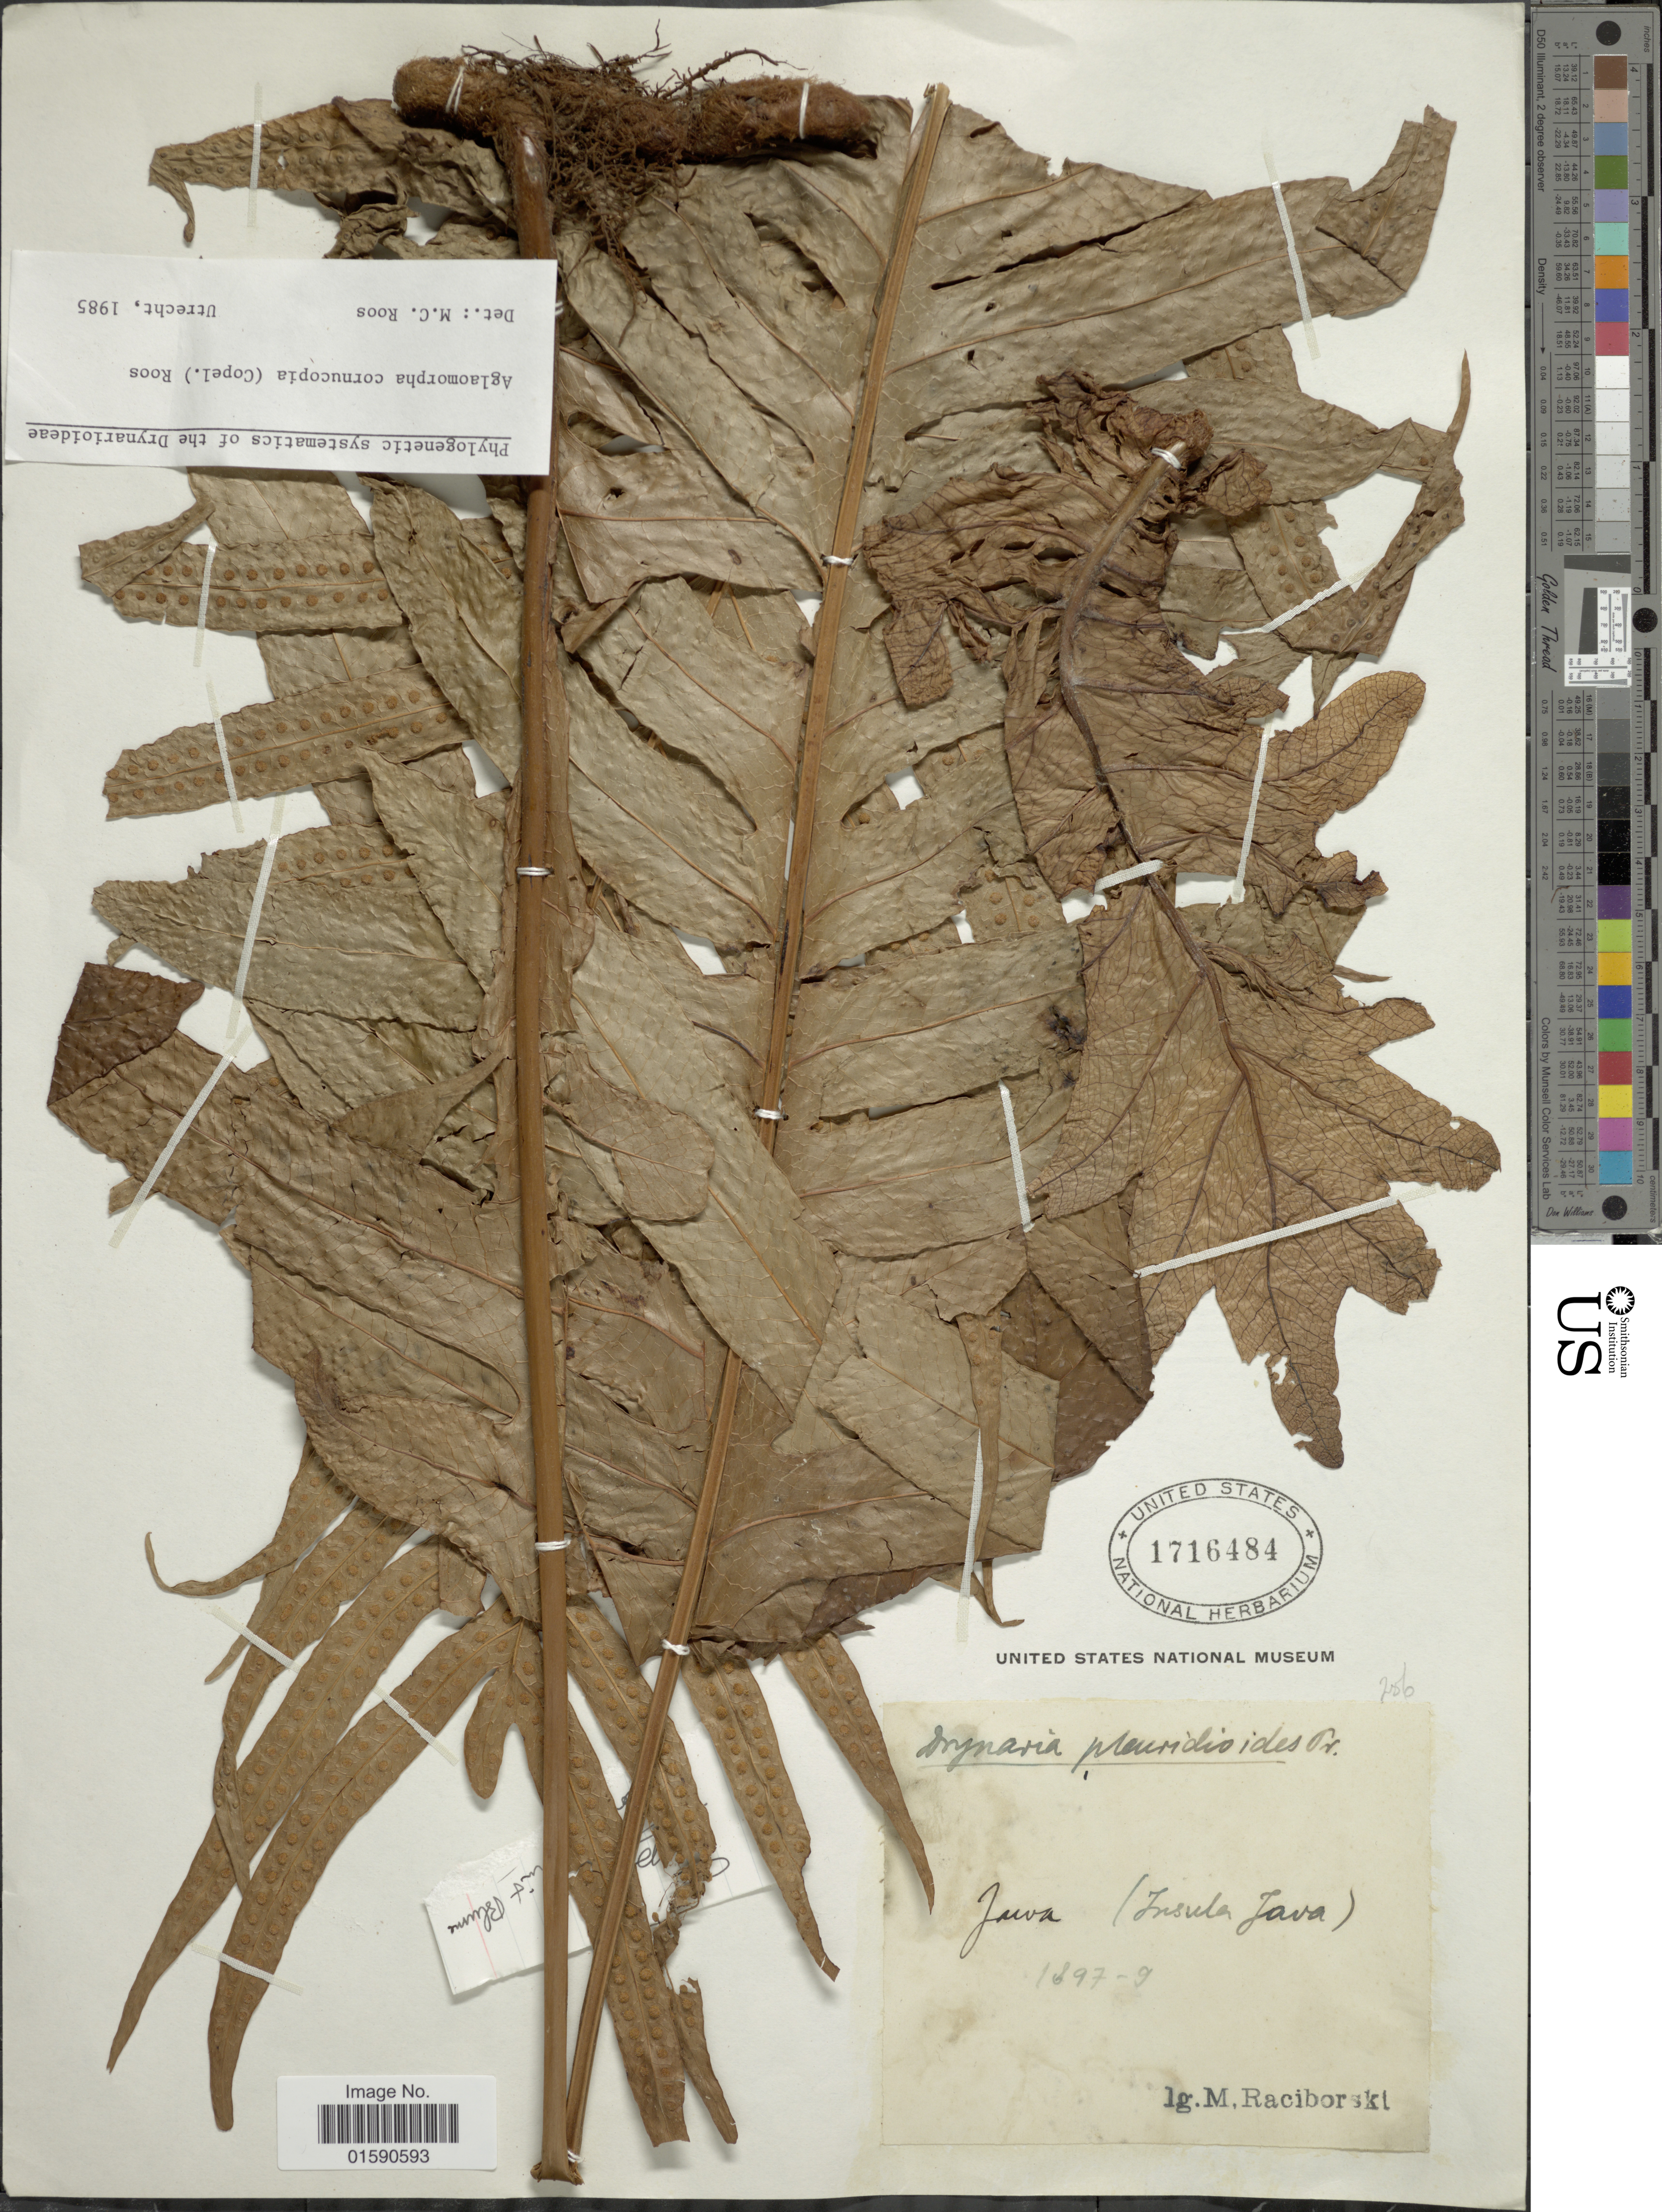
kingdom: Plantae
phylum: Tracheophyta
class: Polypodiopsida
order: Polypodiales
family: Polypodiaceae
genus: Drynaria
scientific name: Drynaria pleuridioides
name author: C. Presl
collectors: M. Raciborski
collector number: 256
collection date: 1897/1899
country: Indonesia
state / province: Java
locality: Insula Java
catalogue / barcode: US 1716484